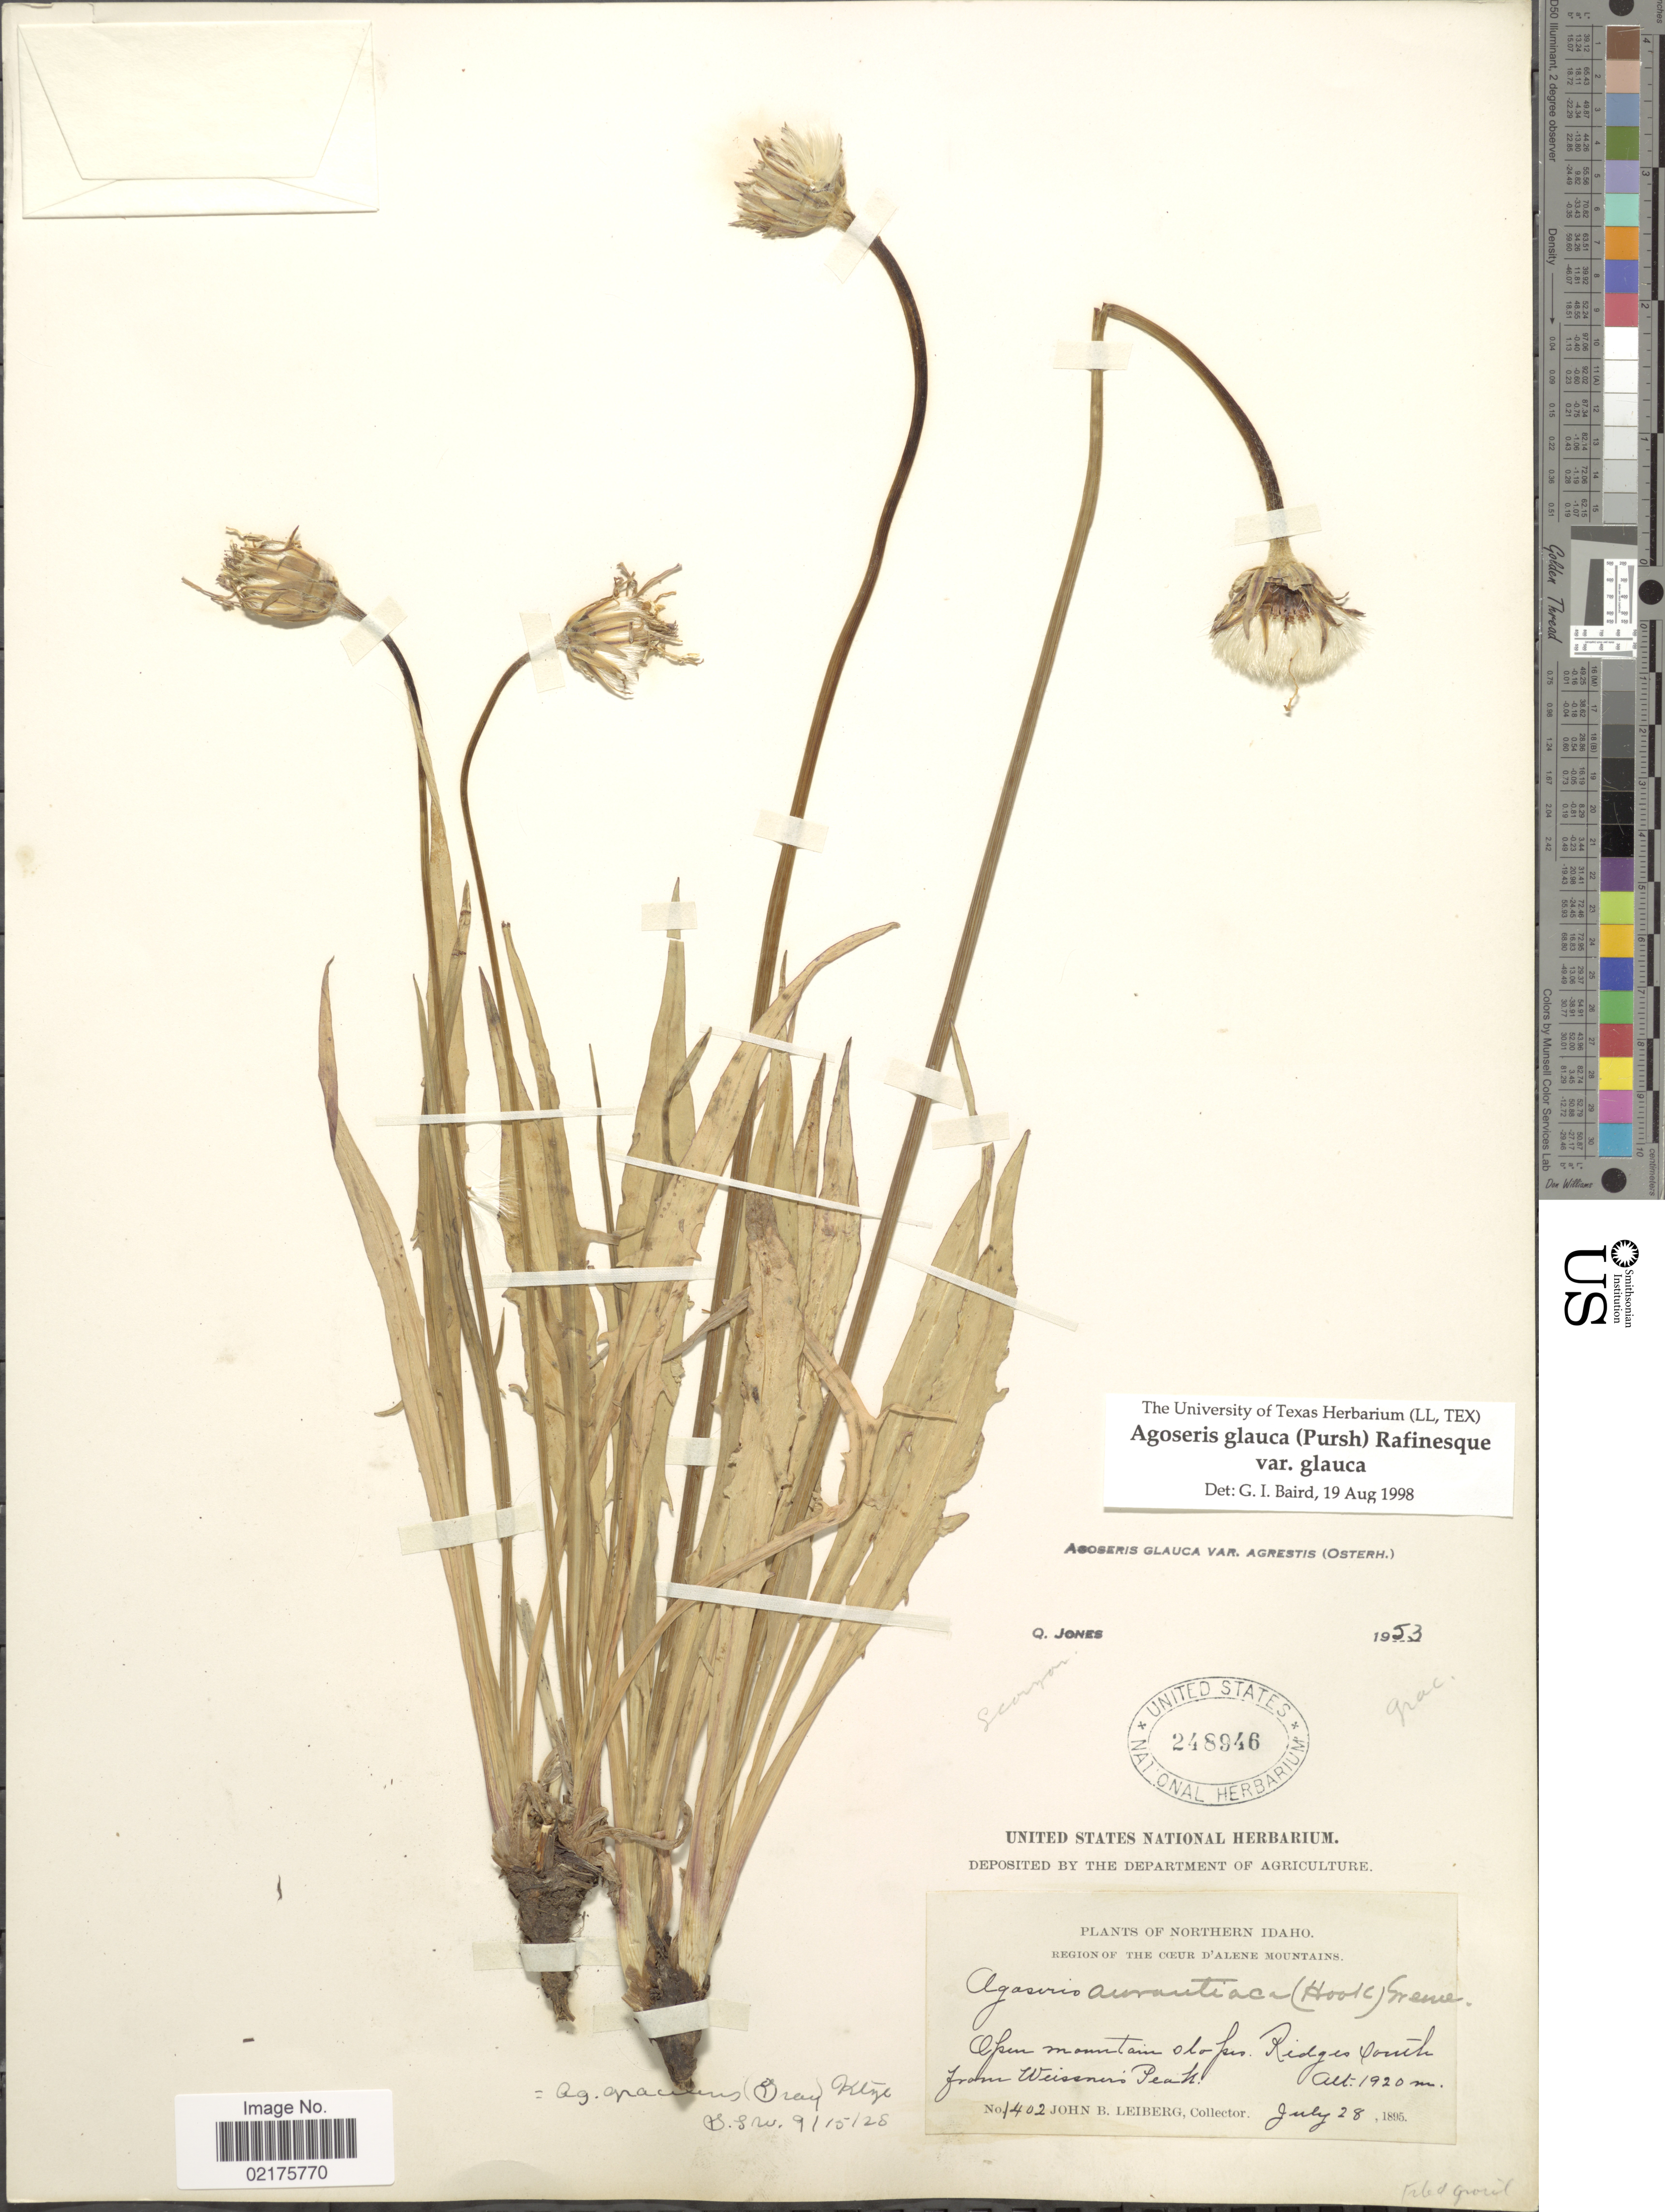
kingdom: Plantae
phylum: Tracheophyta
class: Magnoliopsida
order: Asterales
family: Asteraceae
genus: Agoseris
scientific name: Agoseris glauca var. glauca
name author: (Pursh) Raf.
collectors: J. B. Leiberg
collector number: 1402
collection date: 1895-07-28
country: United States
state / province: Idaho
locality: Northern Idaho, Region of the Coeur D'Alene Mountains, Ridges south from Wiessner's Peak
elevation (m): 1920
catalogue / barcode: US 248946